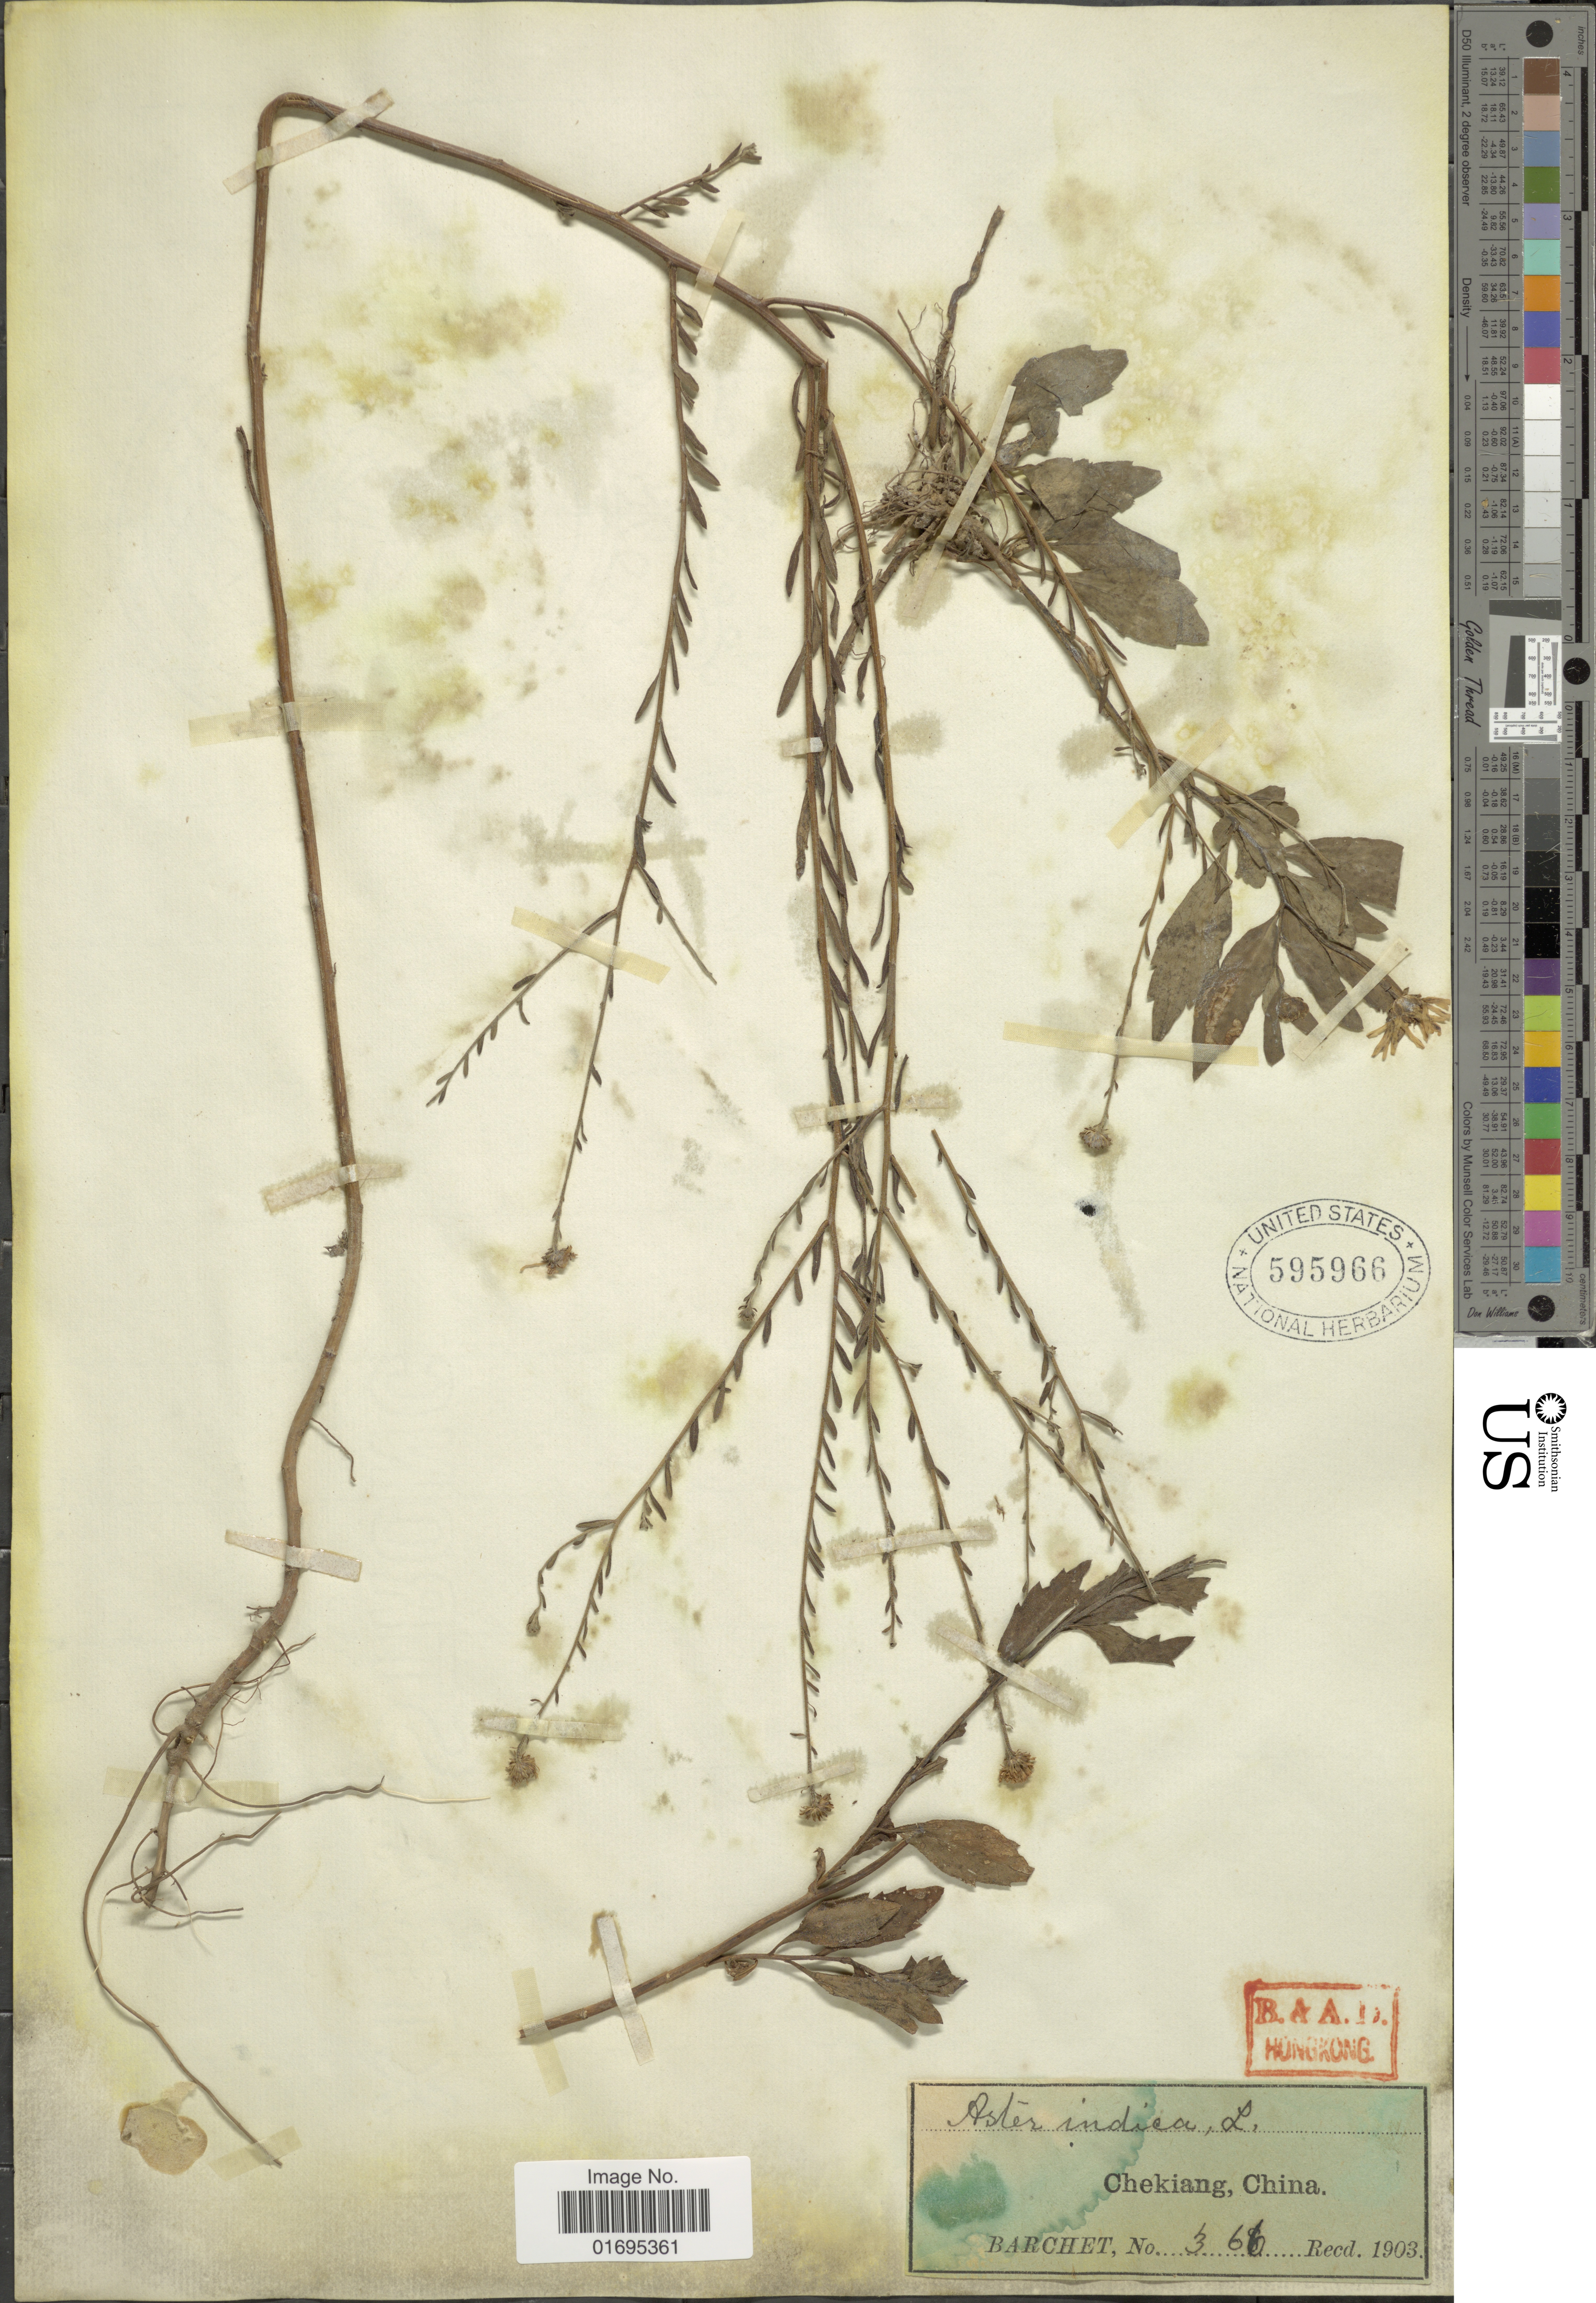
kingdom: Plantae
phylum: Tracheophyta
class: Magnoliopsida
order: Asterales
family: Asteraceae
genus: Kalimeris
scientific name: Kalimeris indica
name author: (L.) Sch. Bip.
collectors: S. P. Barchet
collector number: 366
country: China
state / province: Zhejiang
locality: Chekiang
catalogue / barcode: US 595966